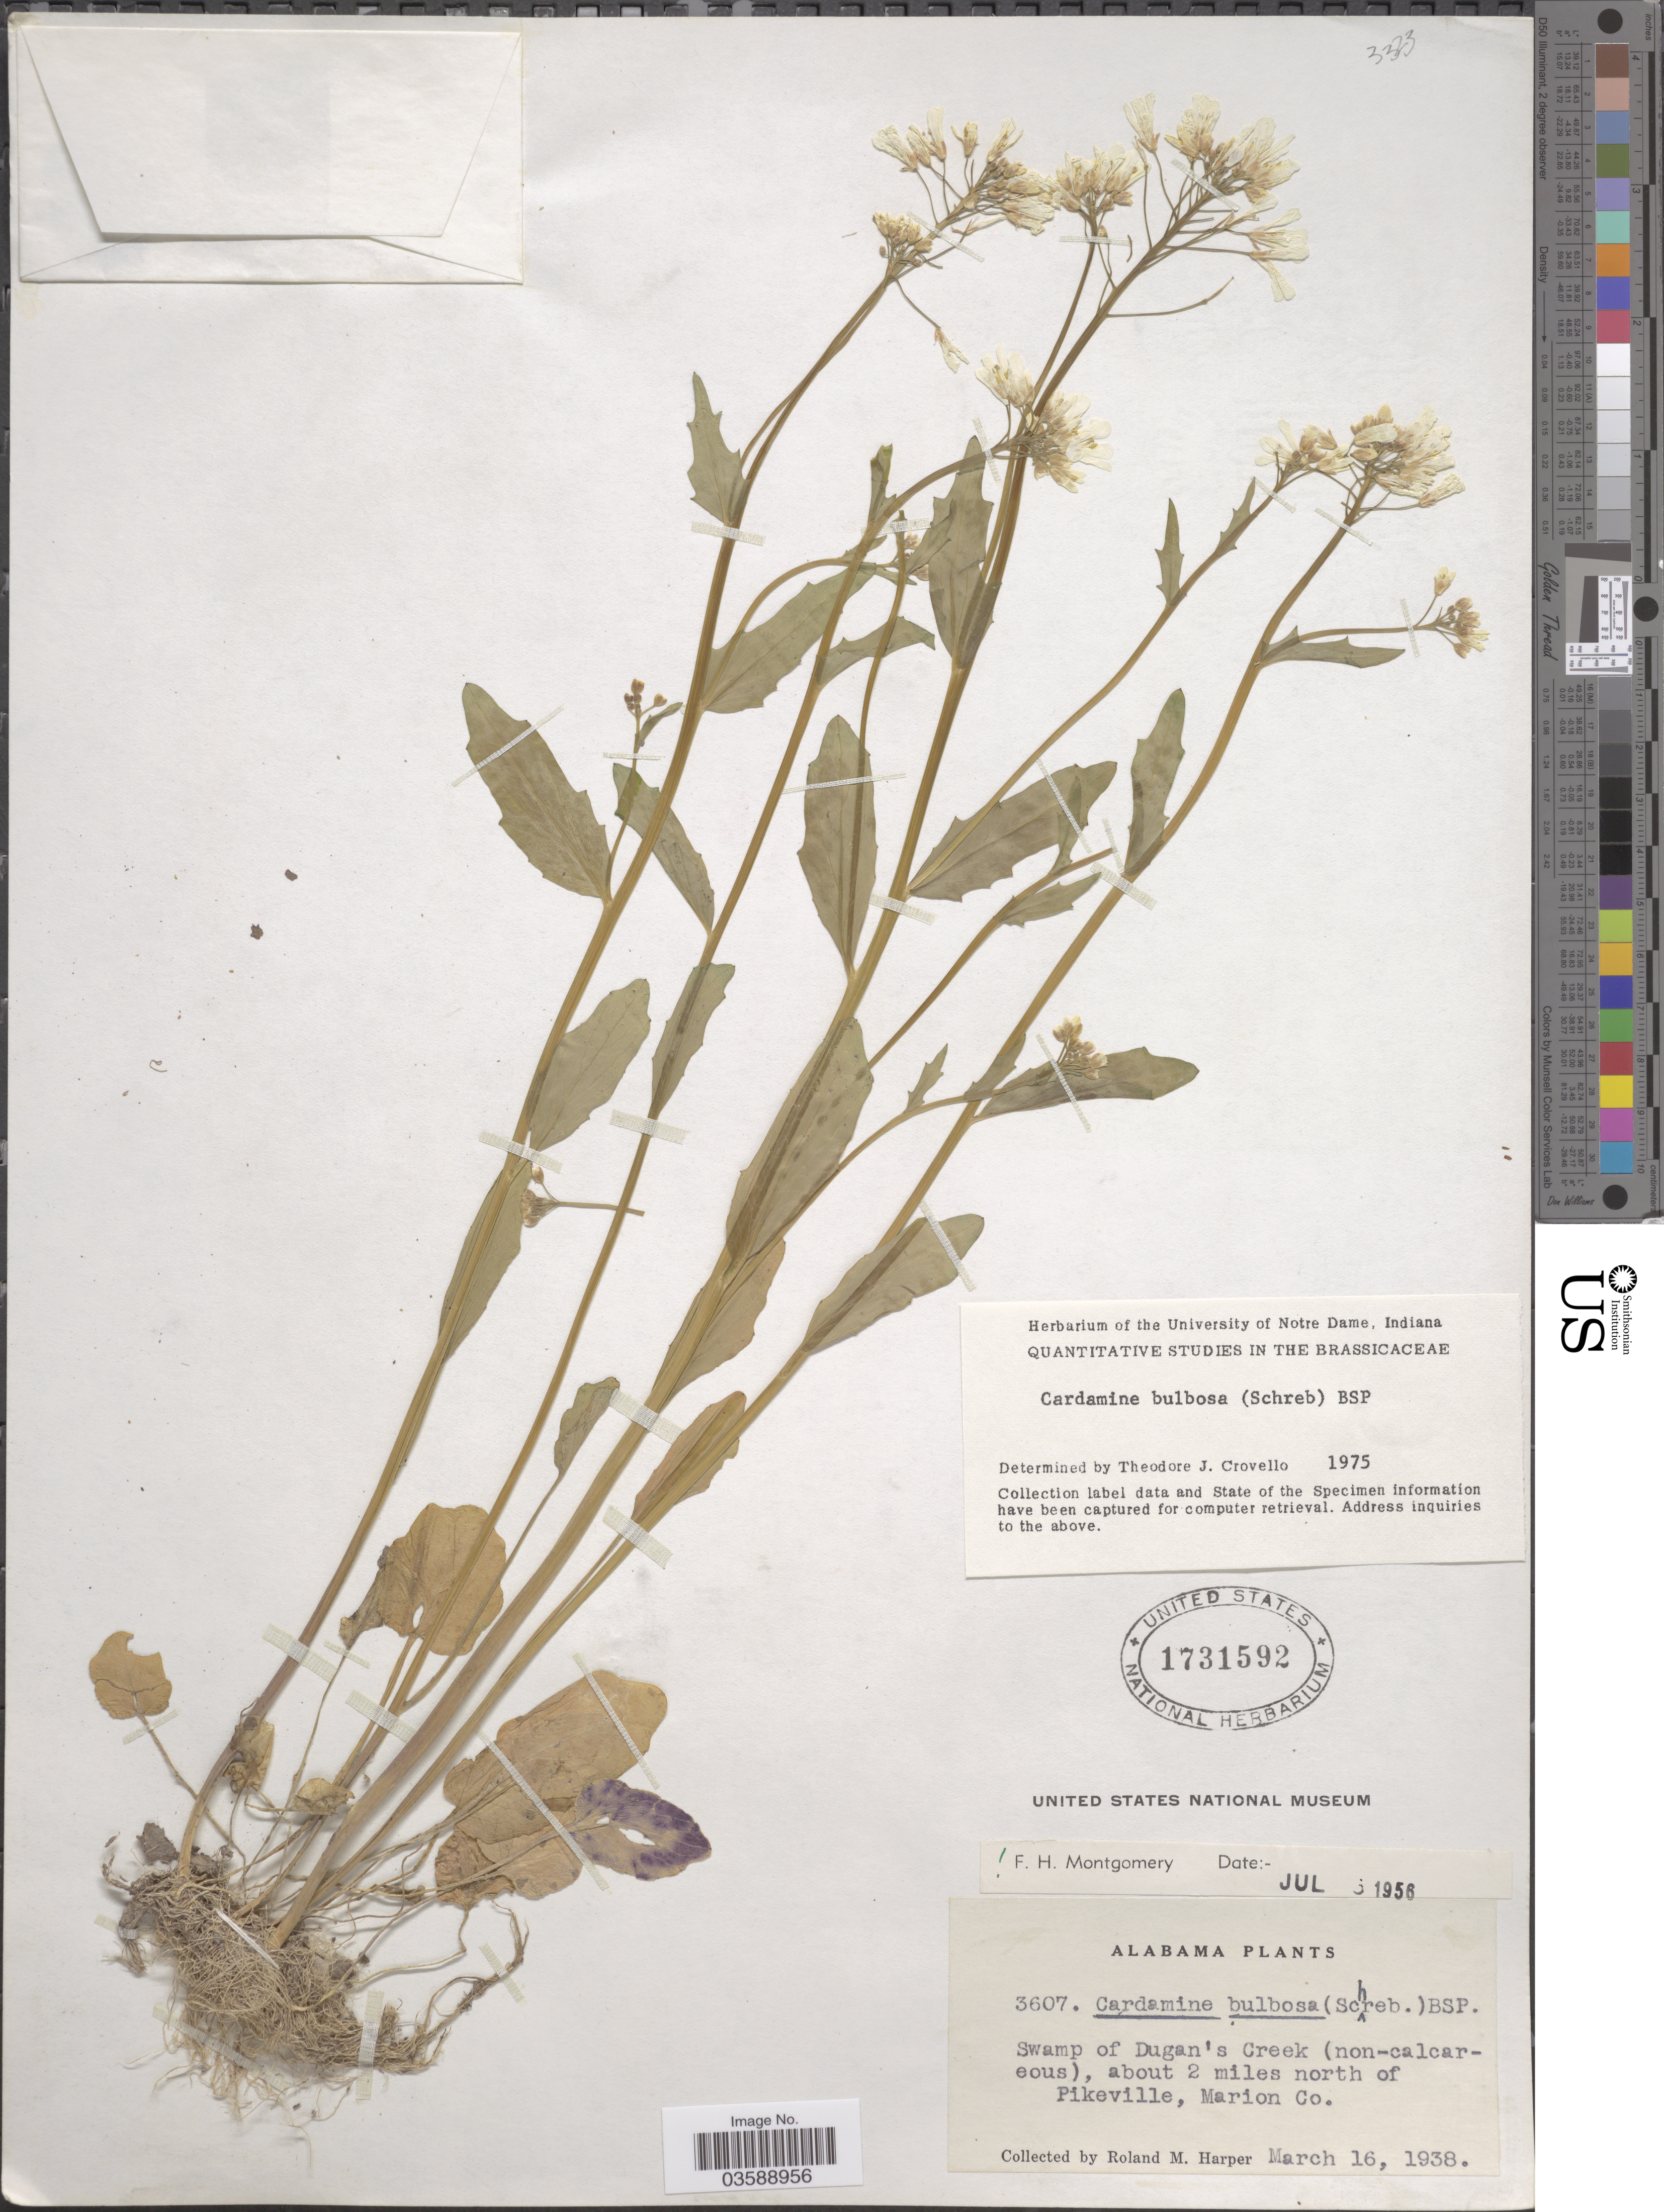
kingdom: Plantae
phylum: Tracheophyta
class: Magnoliopsida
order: Brassicales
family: Brassicaceae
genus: Cardamine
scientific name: Cardamine bulbosa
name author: (Schreb. ex Muhl.) Britton et al.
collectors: R. M. Harper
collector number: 3607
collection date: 1938-03-16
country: United States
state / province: Alabama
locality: Swamp of Dugan's Creek (non-calcareous), about 2 miles north of Pikeville, Marion Co.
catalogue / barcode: US 1731592